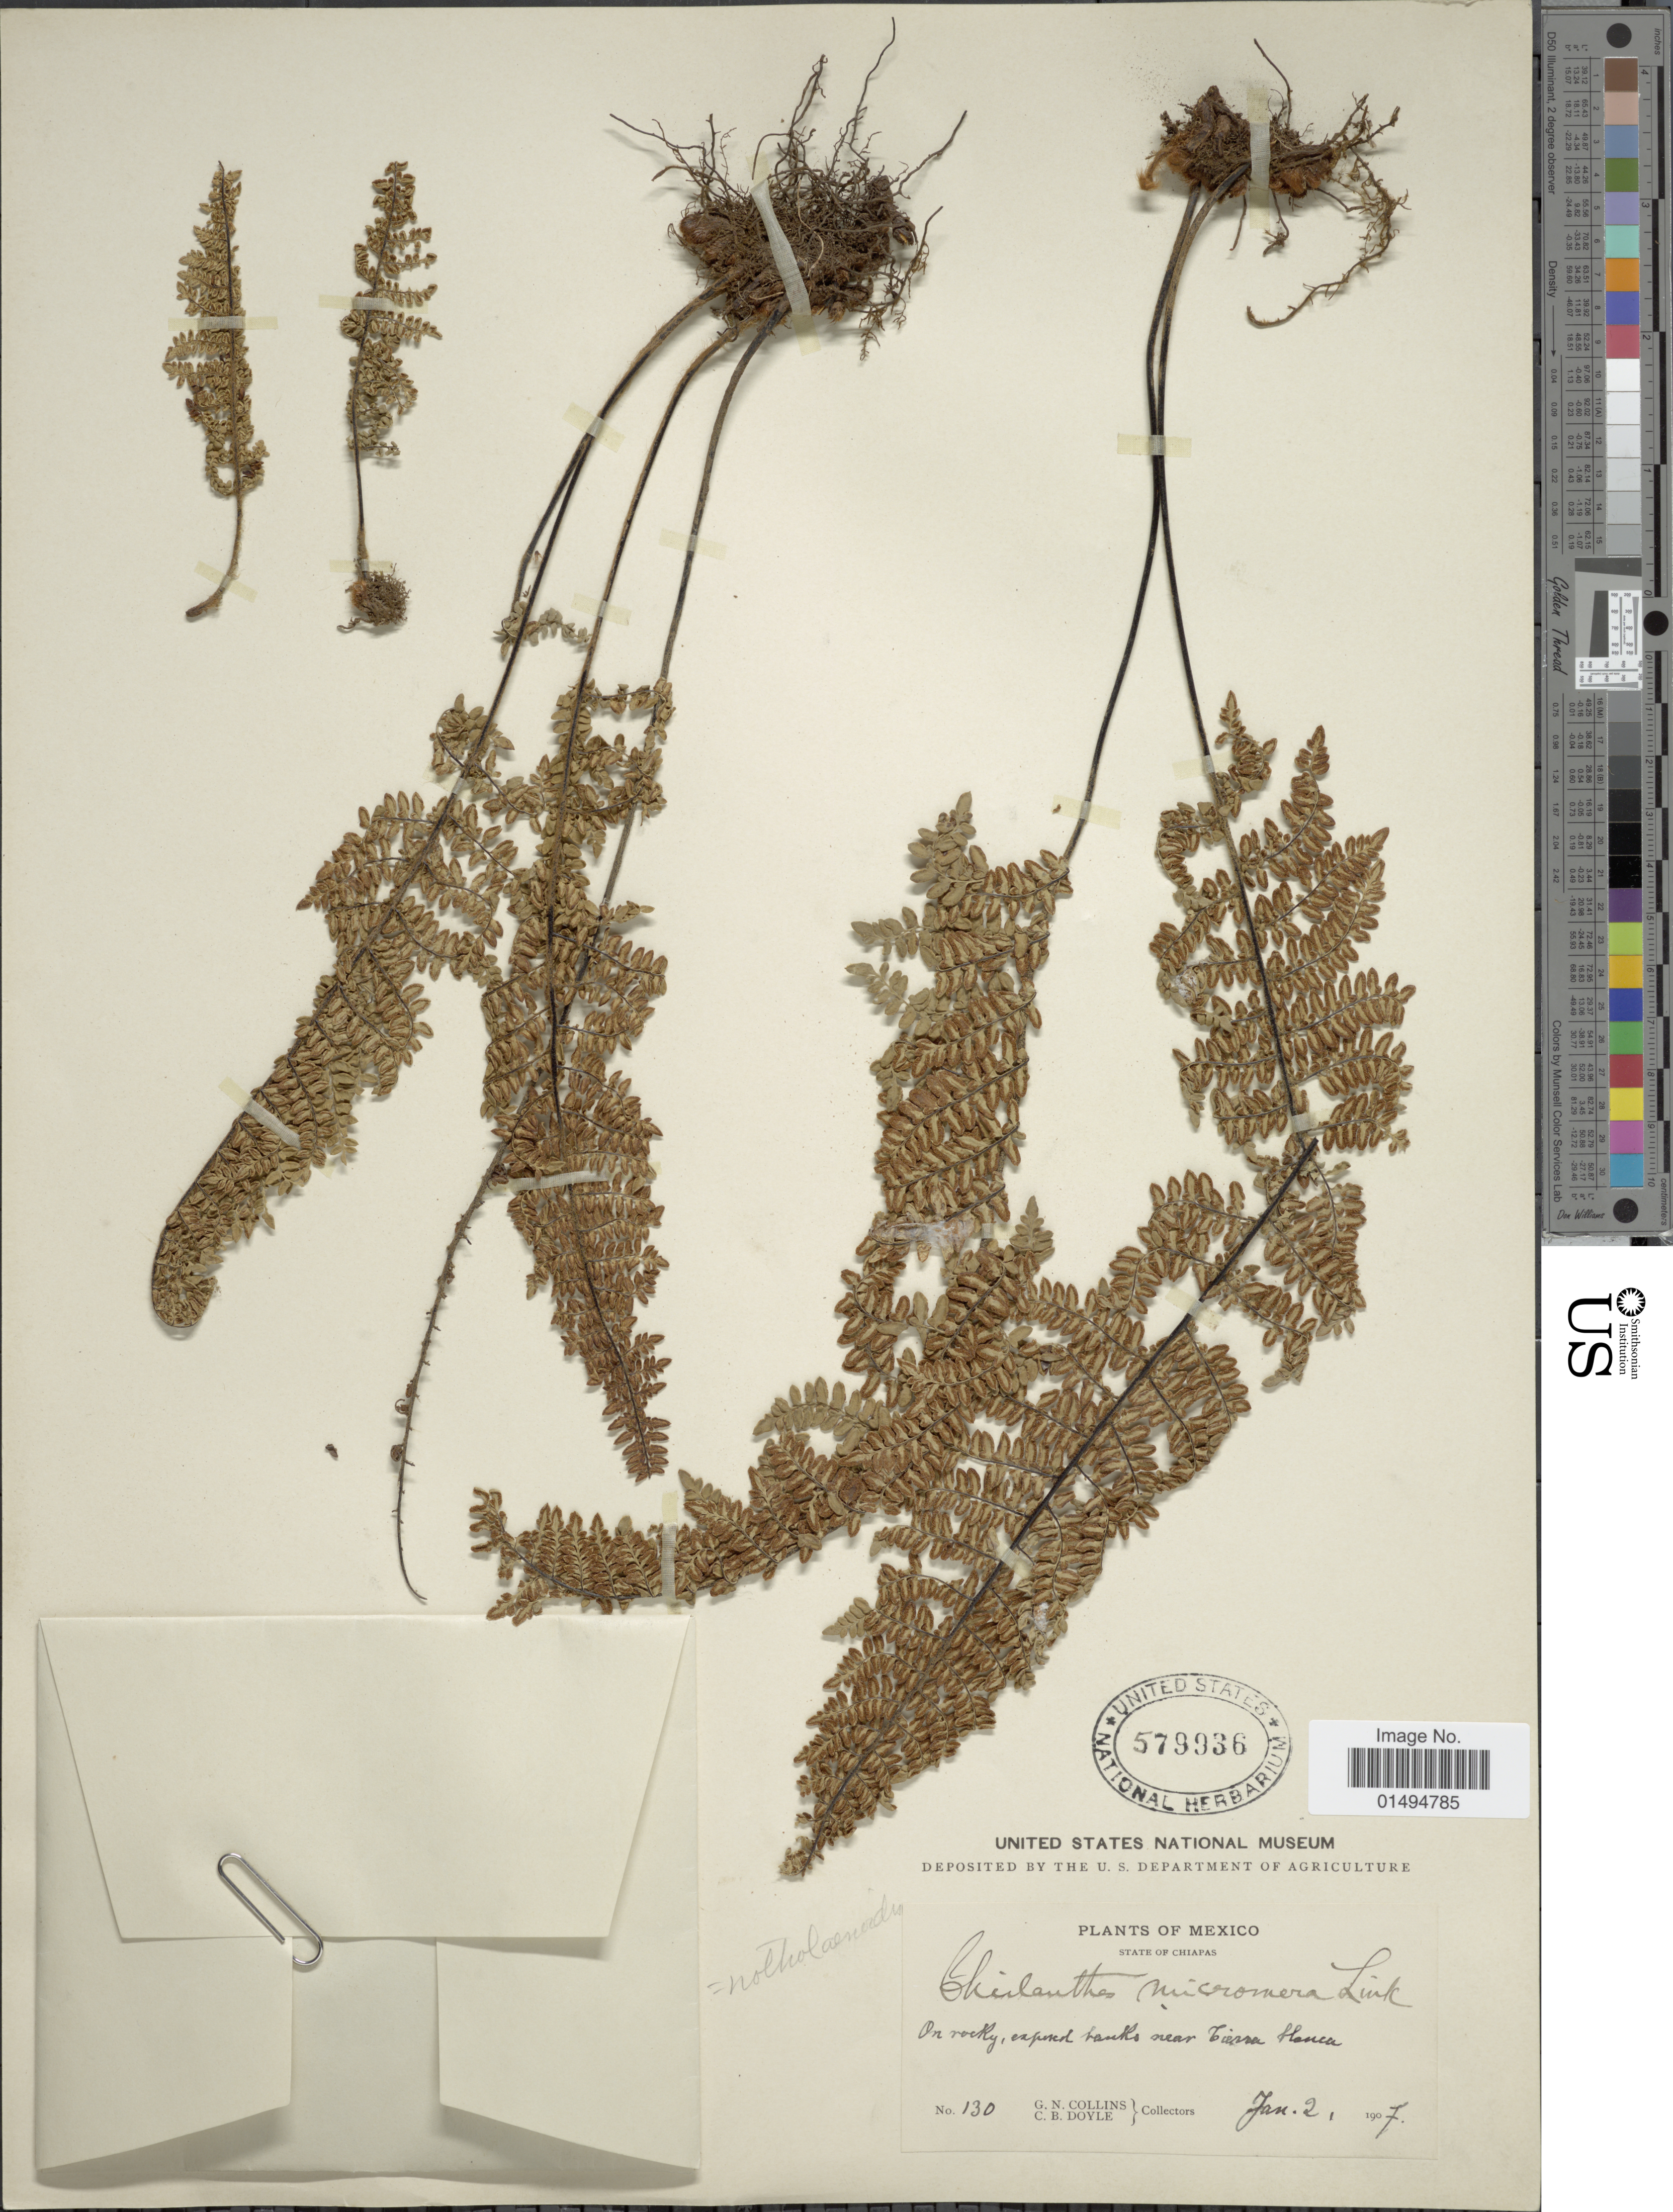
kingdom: Plantae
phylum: Tracheophyta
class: Polypodiopsida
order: Polypodiales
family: Pteridaceae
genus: Myriopteris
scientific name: Myriopteris notholaenoides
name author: (Desv.) Grusz & Windham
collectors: G. Collins & C. Doyle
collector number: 130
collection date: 1907-01-21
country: Mexico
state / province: Chiapas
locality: State of Chiapas, On rocky, exposed banks near Sierra Blanca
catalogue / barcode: US 579936